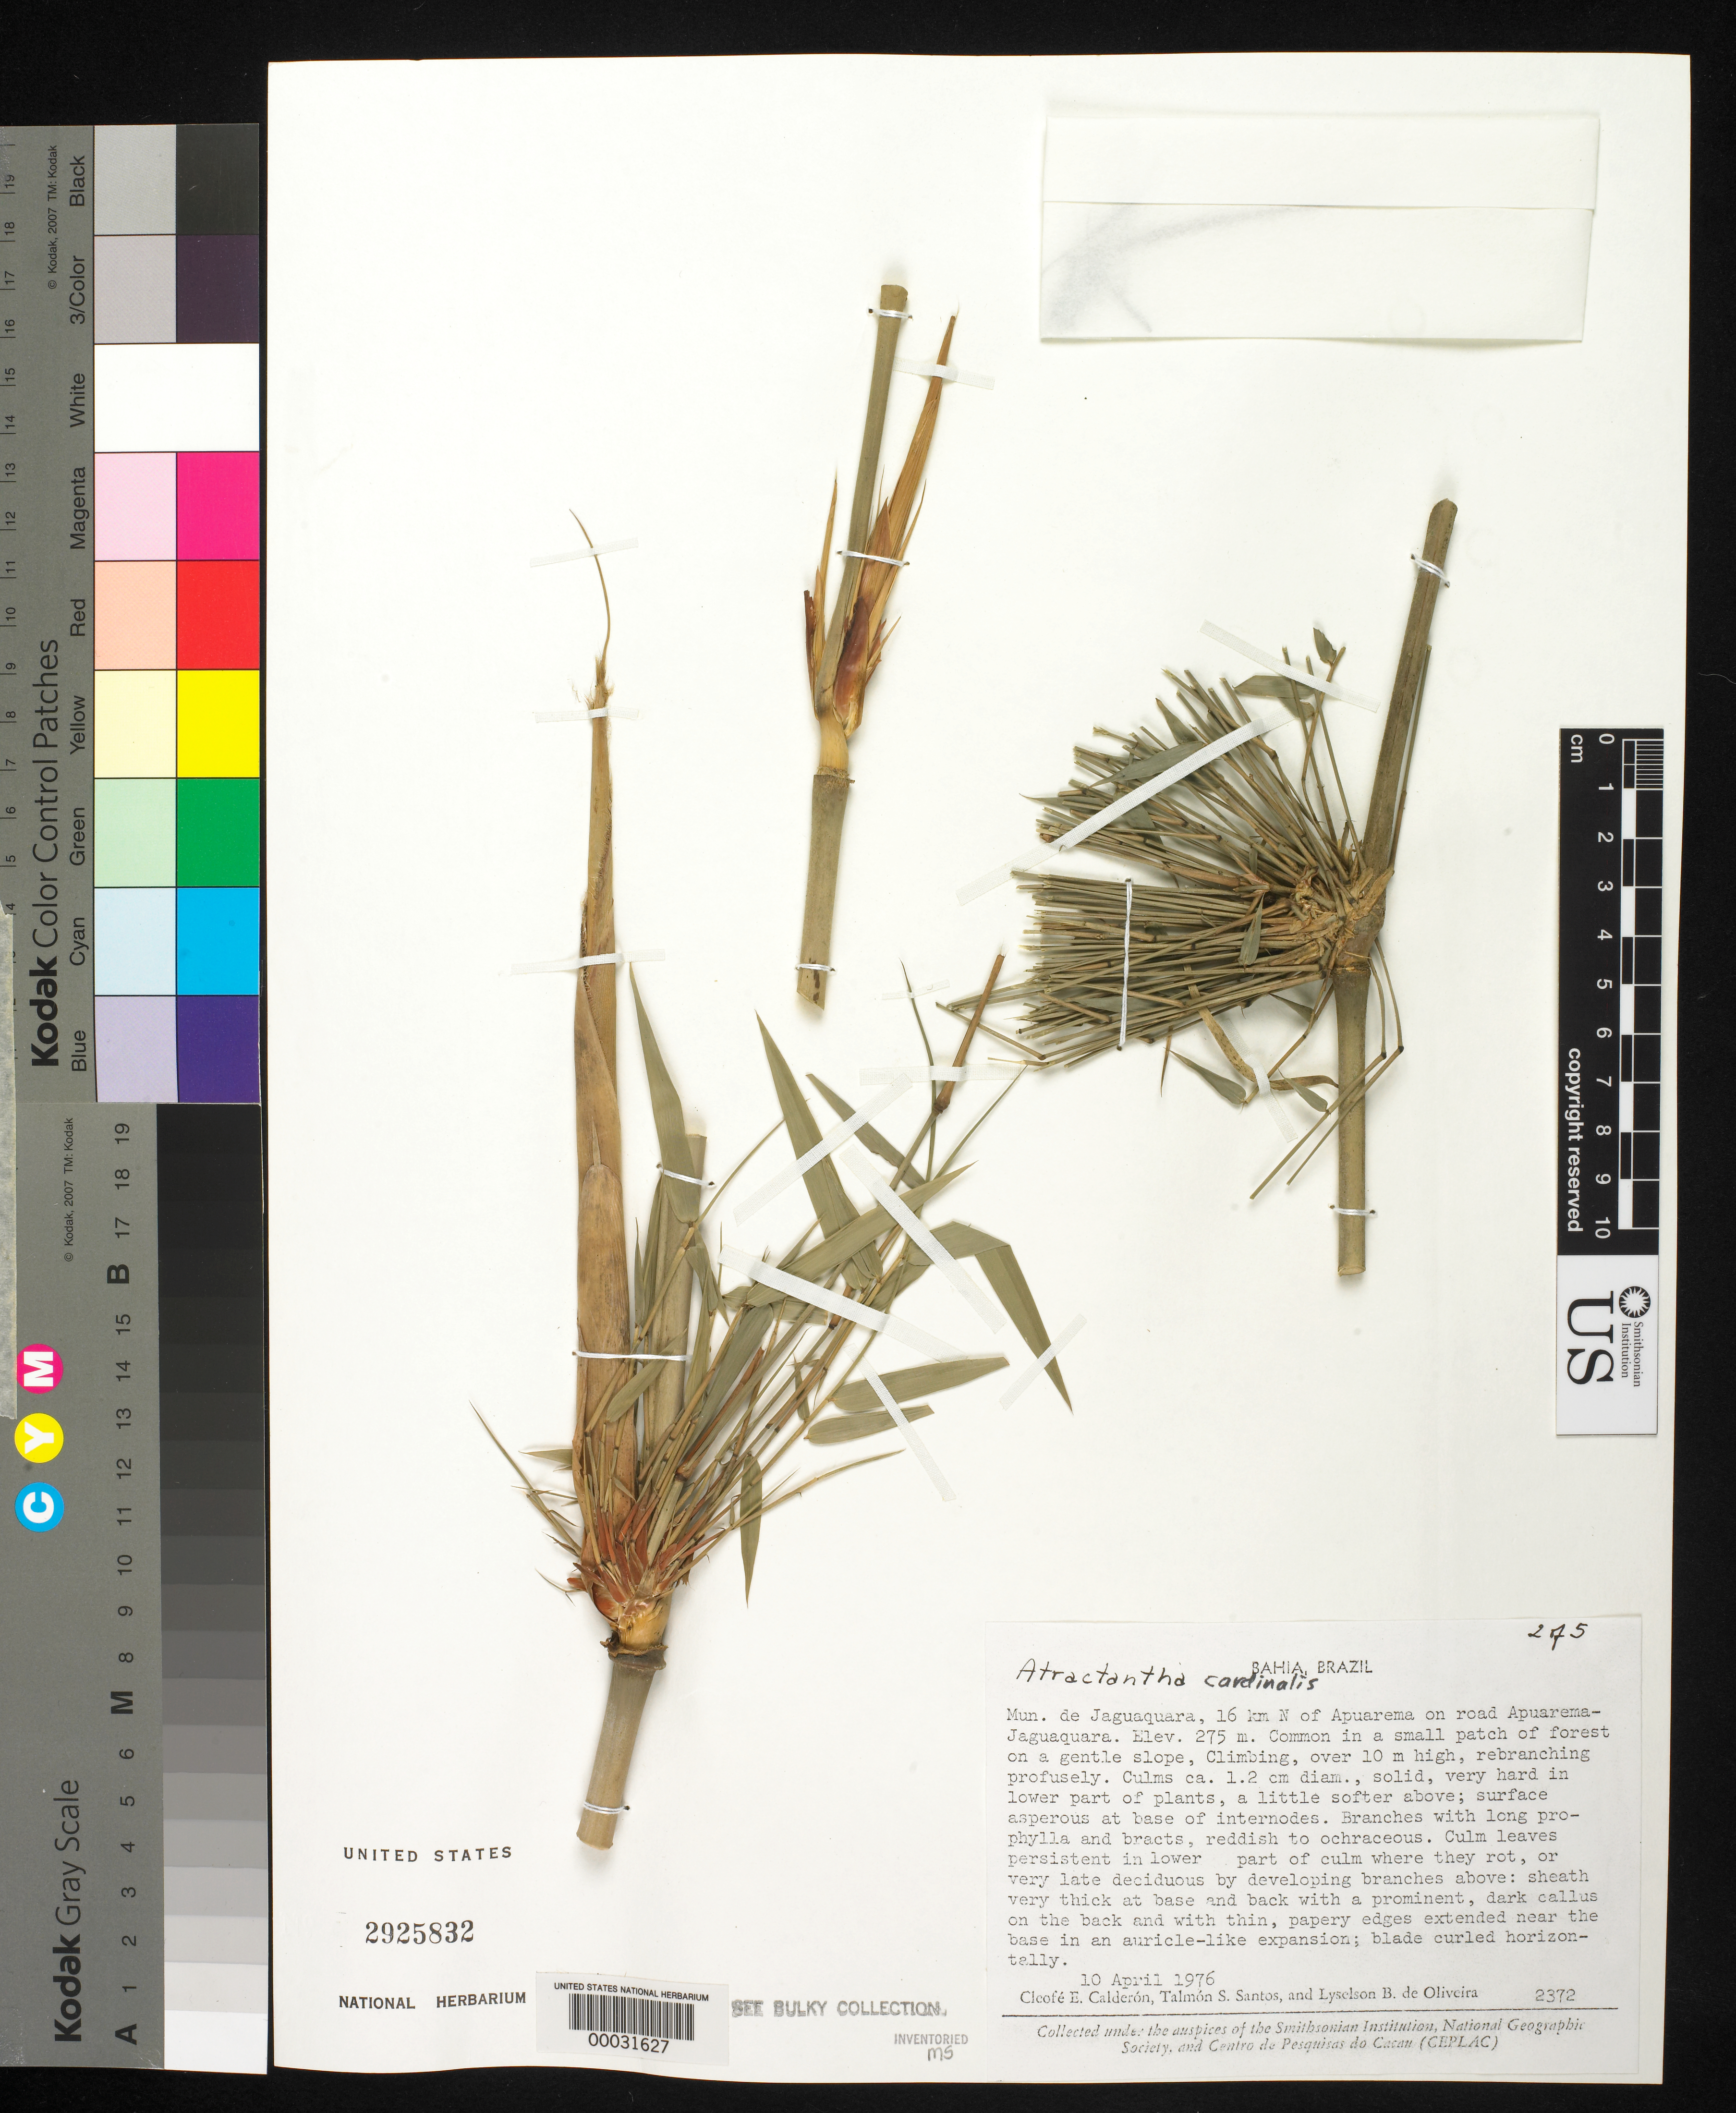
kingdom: Plantae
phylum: Tracheophyta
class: Liliopsida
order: Poales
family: Poaceae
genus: Atractantha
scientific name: Atractantha cardinalis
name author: Judz.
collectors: C. E. Calderón, T. S. Santos & L. de Oliveira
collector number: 2372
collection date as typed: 10 Apr 1976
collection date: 1976-04-10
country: Brazil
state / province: Bahia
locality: Jaguaquara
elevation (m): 275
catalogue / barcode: US 2925832